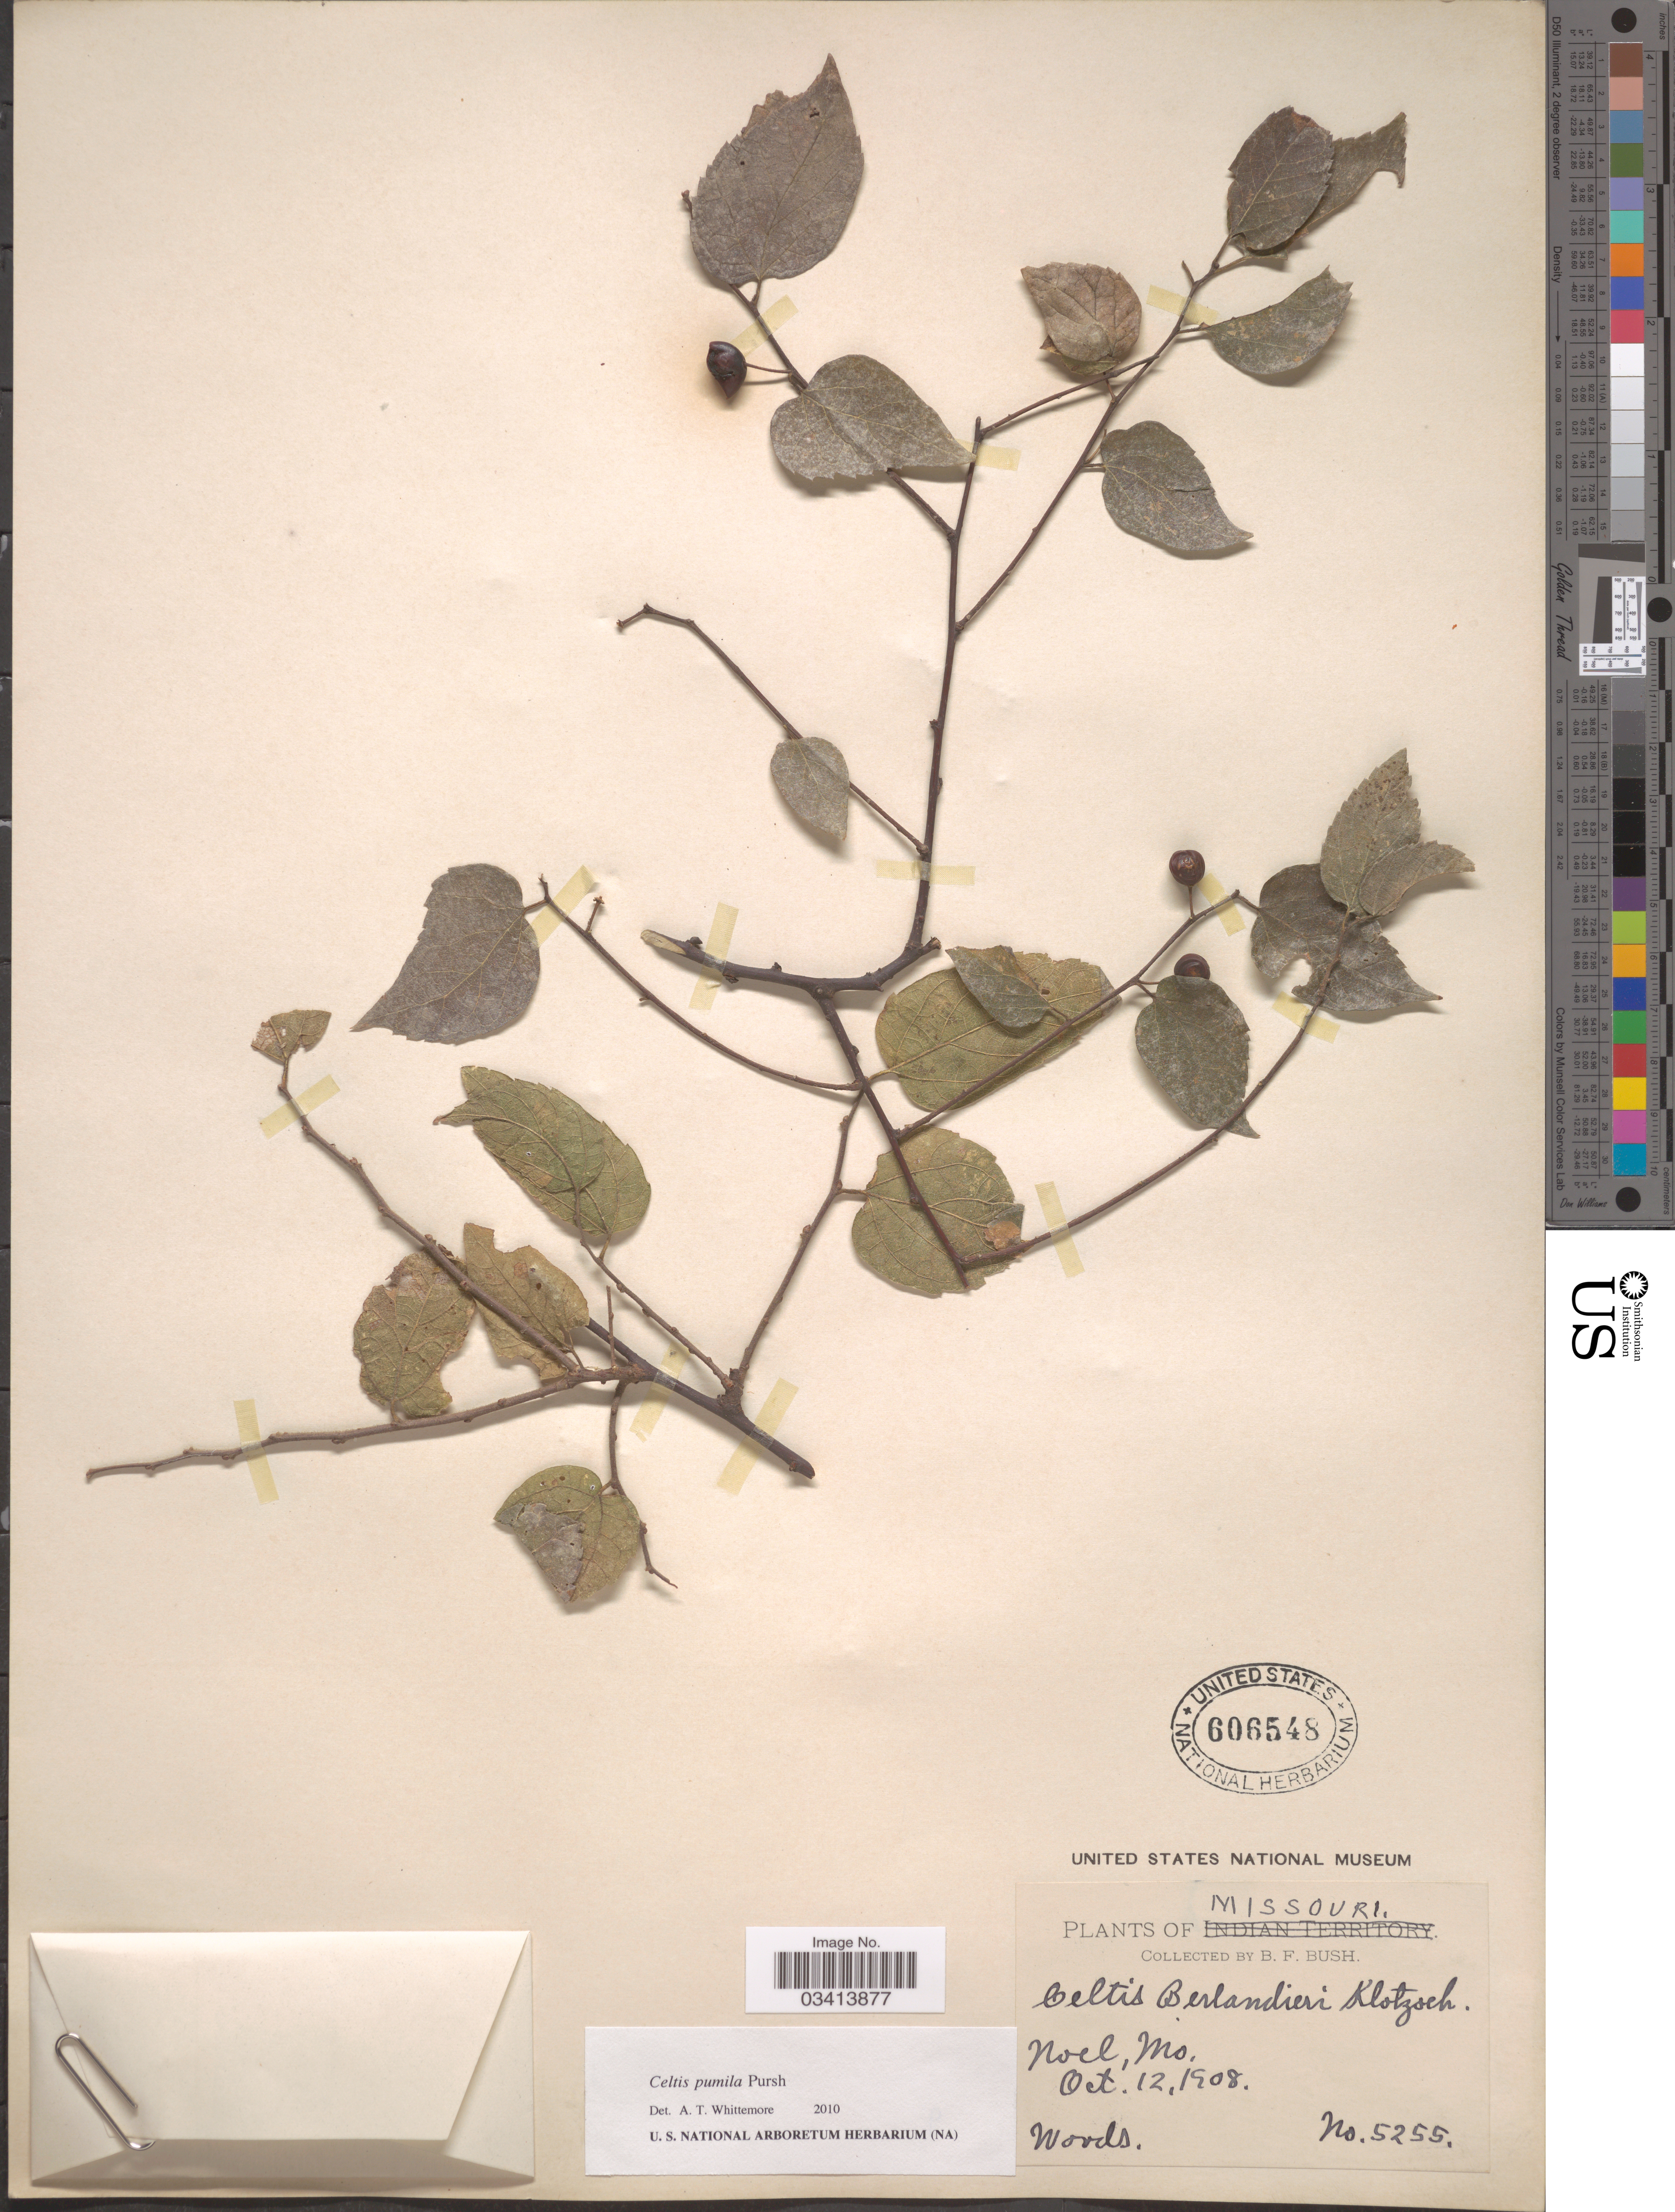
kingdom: Plantae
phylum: Tracheophyta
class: Magnoliopsida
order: Rosales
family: Cannabaceae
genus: Celtis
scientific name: Celtis occidentalis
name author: L.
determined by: Strong, M. T., (US), Smithsonian Institution - National Museum of Natural History (UNITED STATES)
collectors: B. F. Bush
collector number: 5255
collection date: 1908-10-12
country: United States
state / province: Missouri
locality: Noel.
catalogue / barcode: US 606548